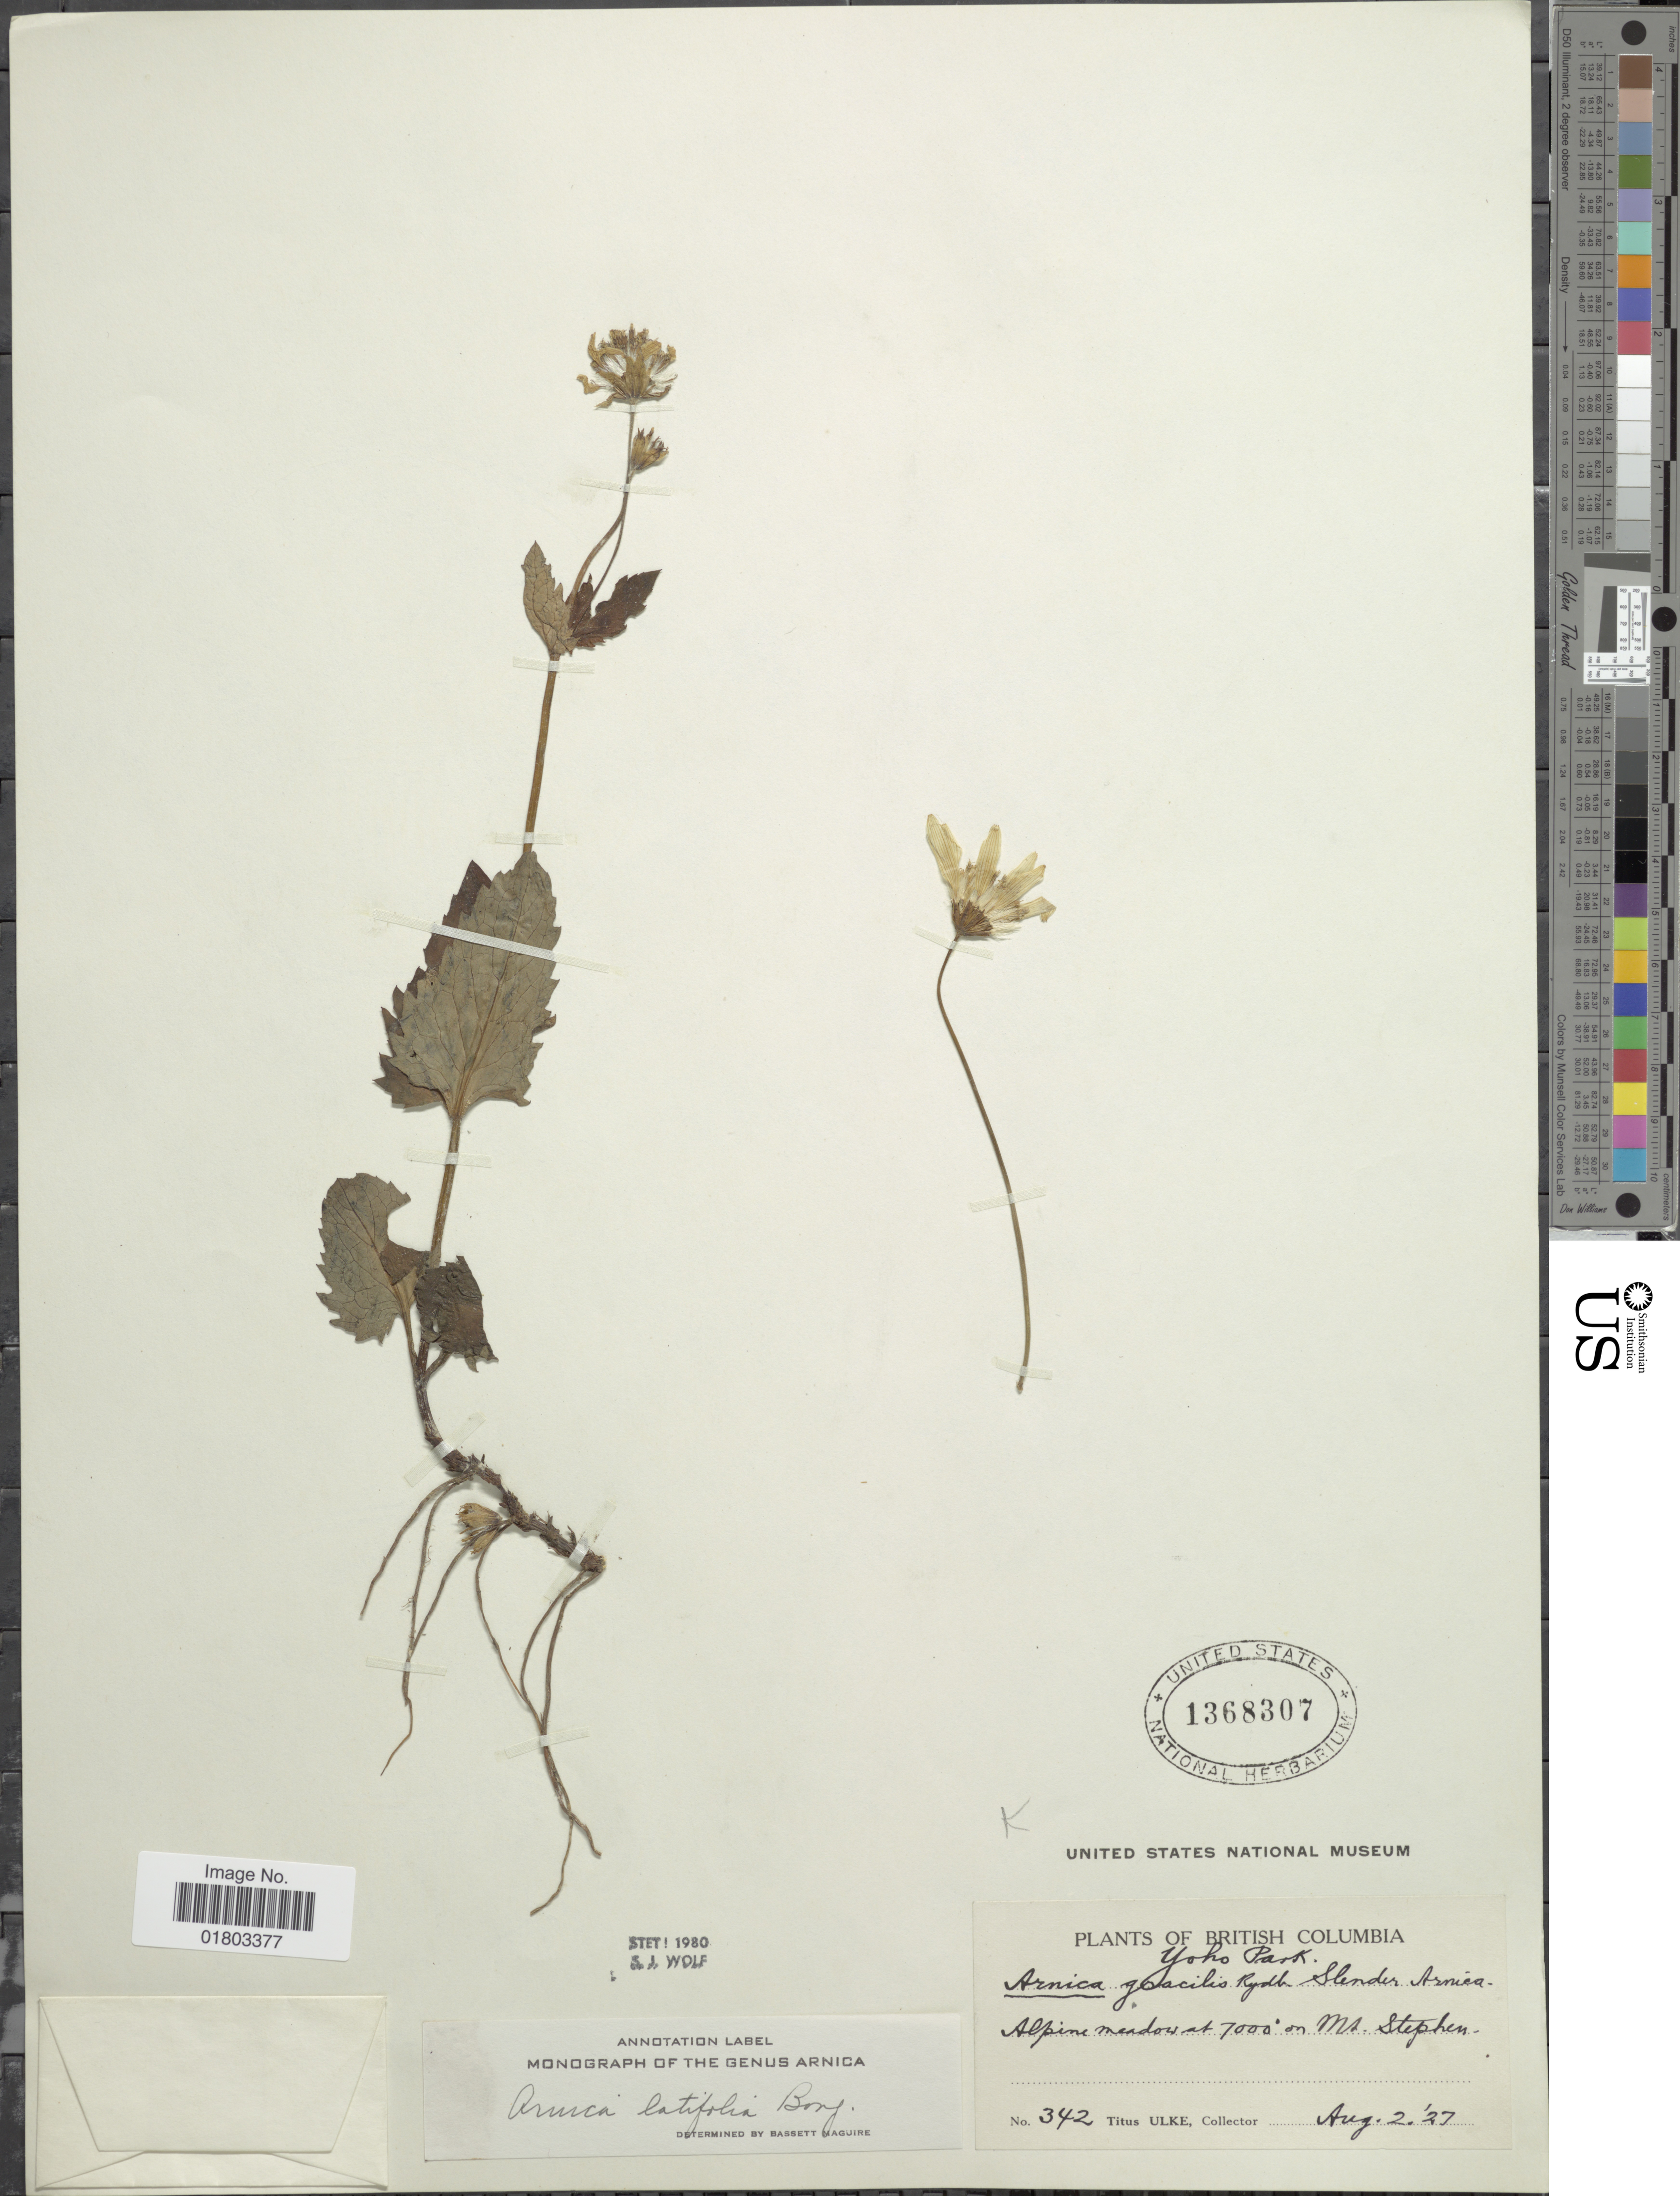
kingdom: Plantae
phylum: Tracheophyta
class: Magnoliopsida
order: Asterales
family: Asteraceae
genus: Arnica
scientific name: Arnica latifolia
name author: Bong.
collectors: T. Ulke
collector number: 342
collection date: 1927-08-02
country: Canada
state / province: British Columbia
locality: Yoho Park, Alpine meadow, Mt Stephen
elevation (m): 2134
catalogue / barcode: US 1368307